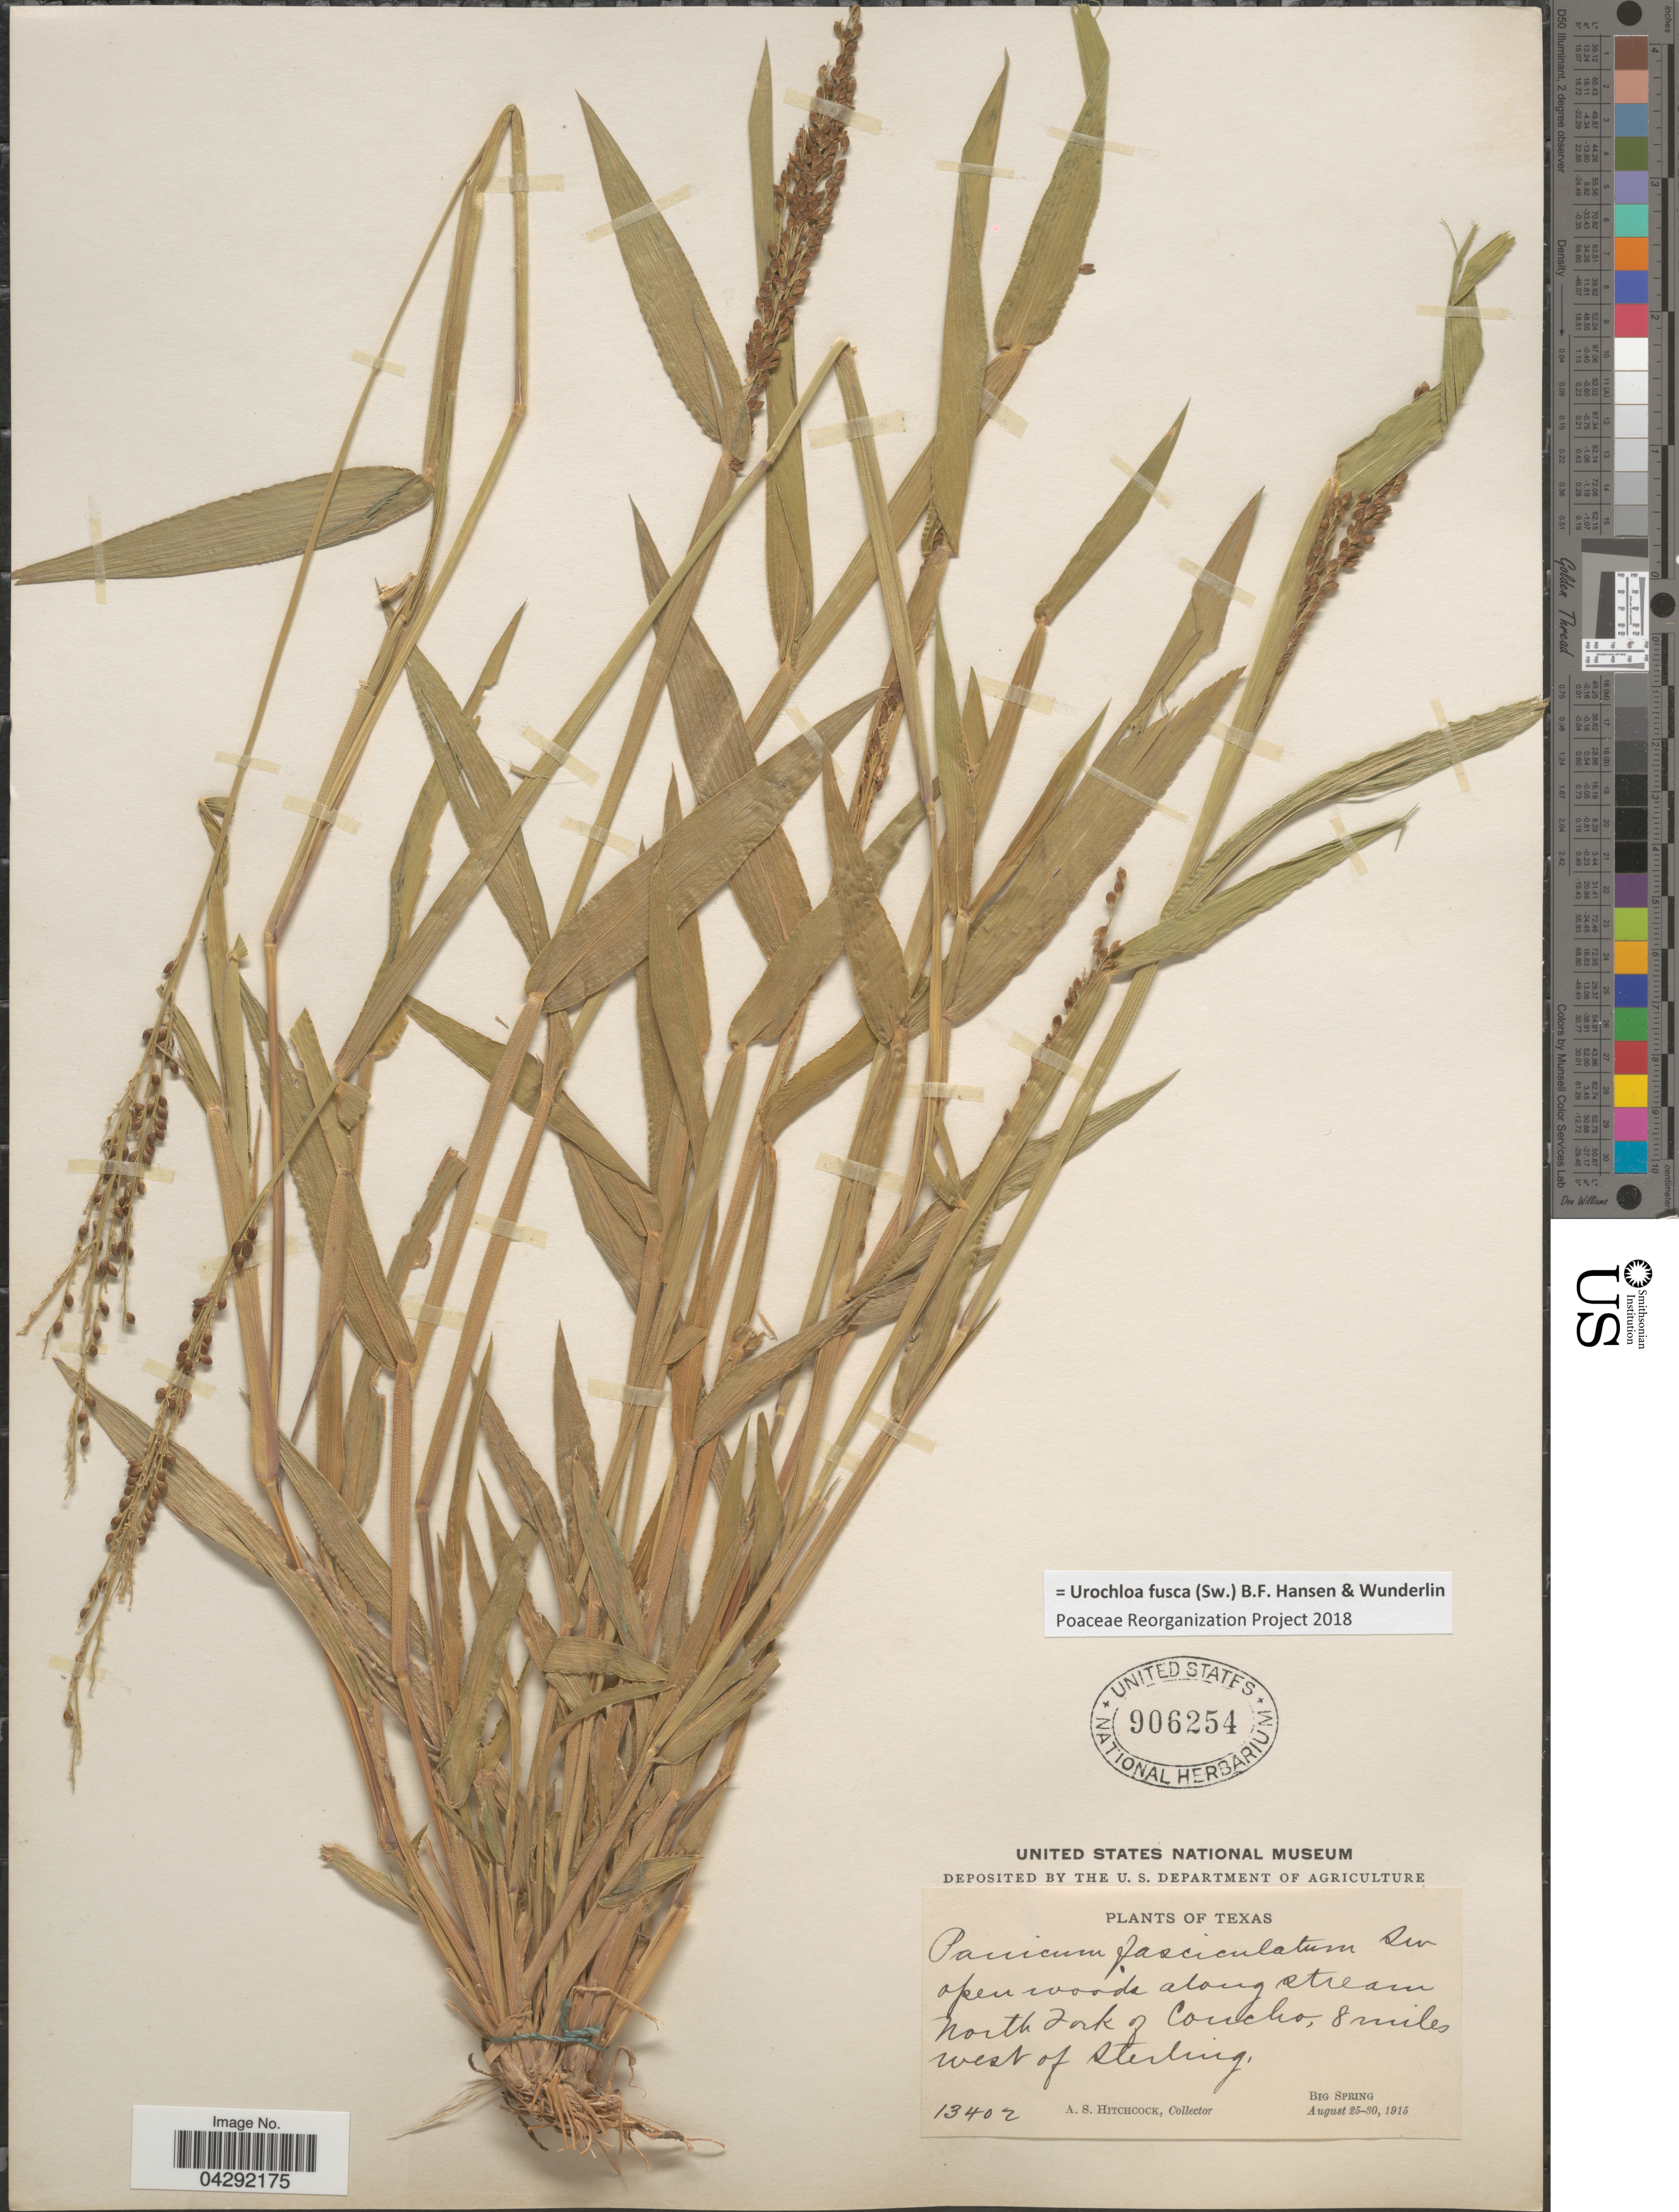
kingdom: Plantae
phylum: Tracheophyta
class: Liliopsida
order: Poales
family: Poaceae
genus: Urochloa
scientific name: Urochloa fusca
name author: (Sw.) B.F. Hansen & Wunderlin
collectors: A. S. Hitchcock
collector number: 13402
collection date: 1915-08-25/1915-08-30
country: United States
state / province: Texas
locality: Open woods along stream North Fork of Concho, 8 miles West of Sterling. Big Spring.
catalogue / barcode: US 906254